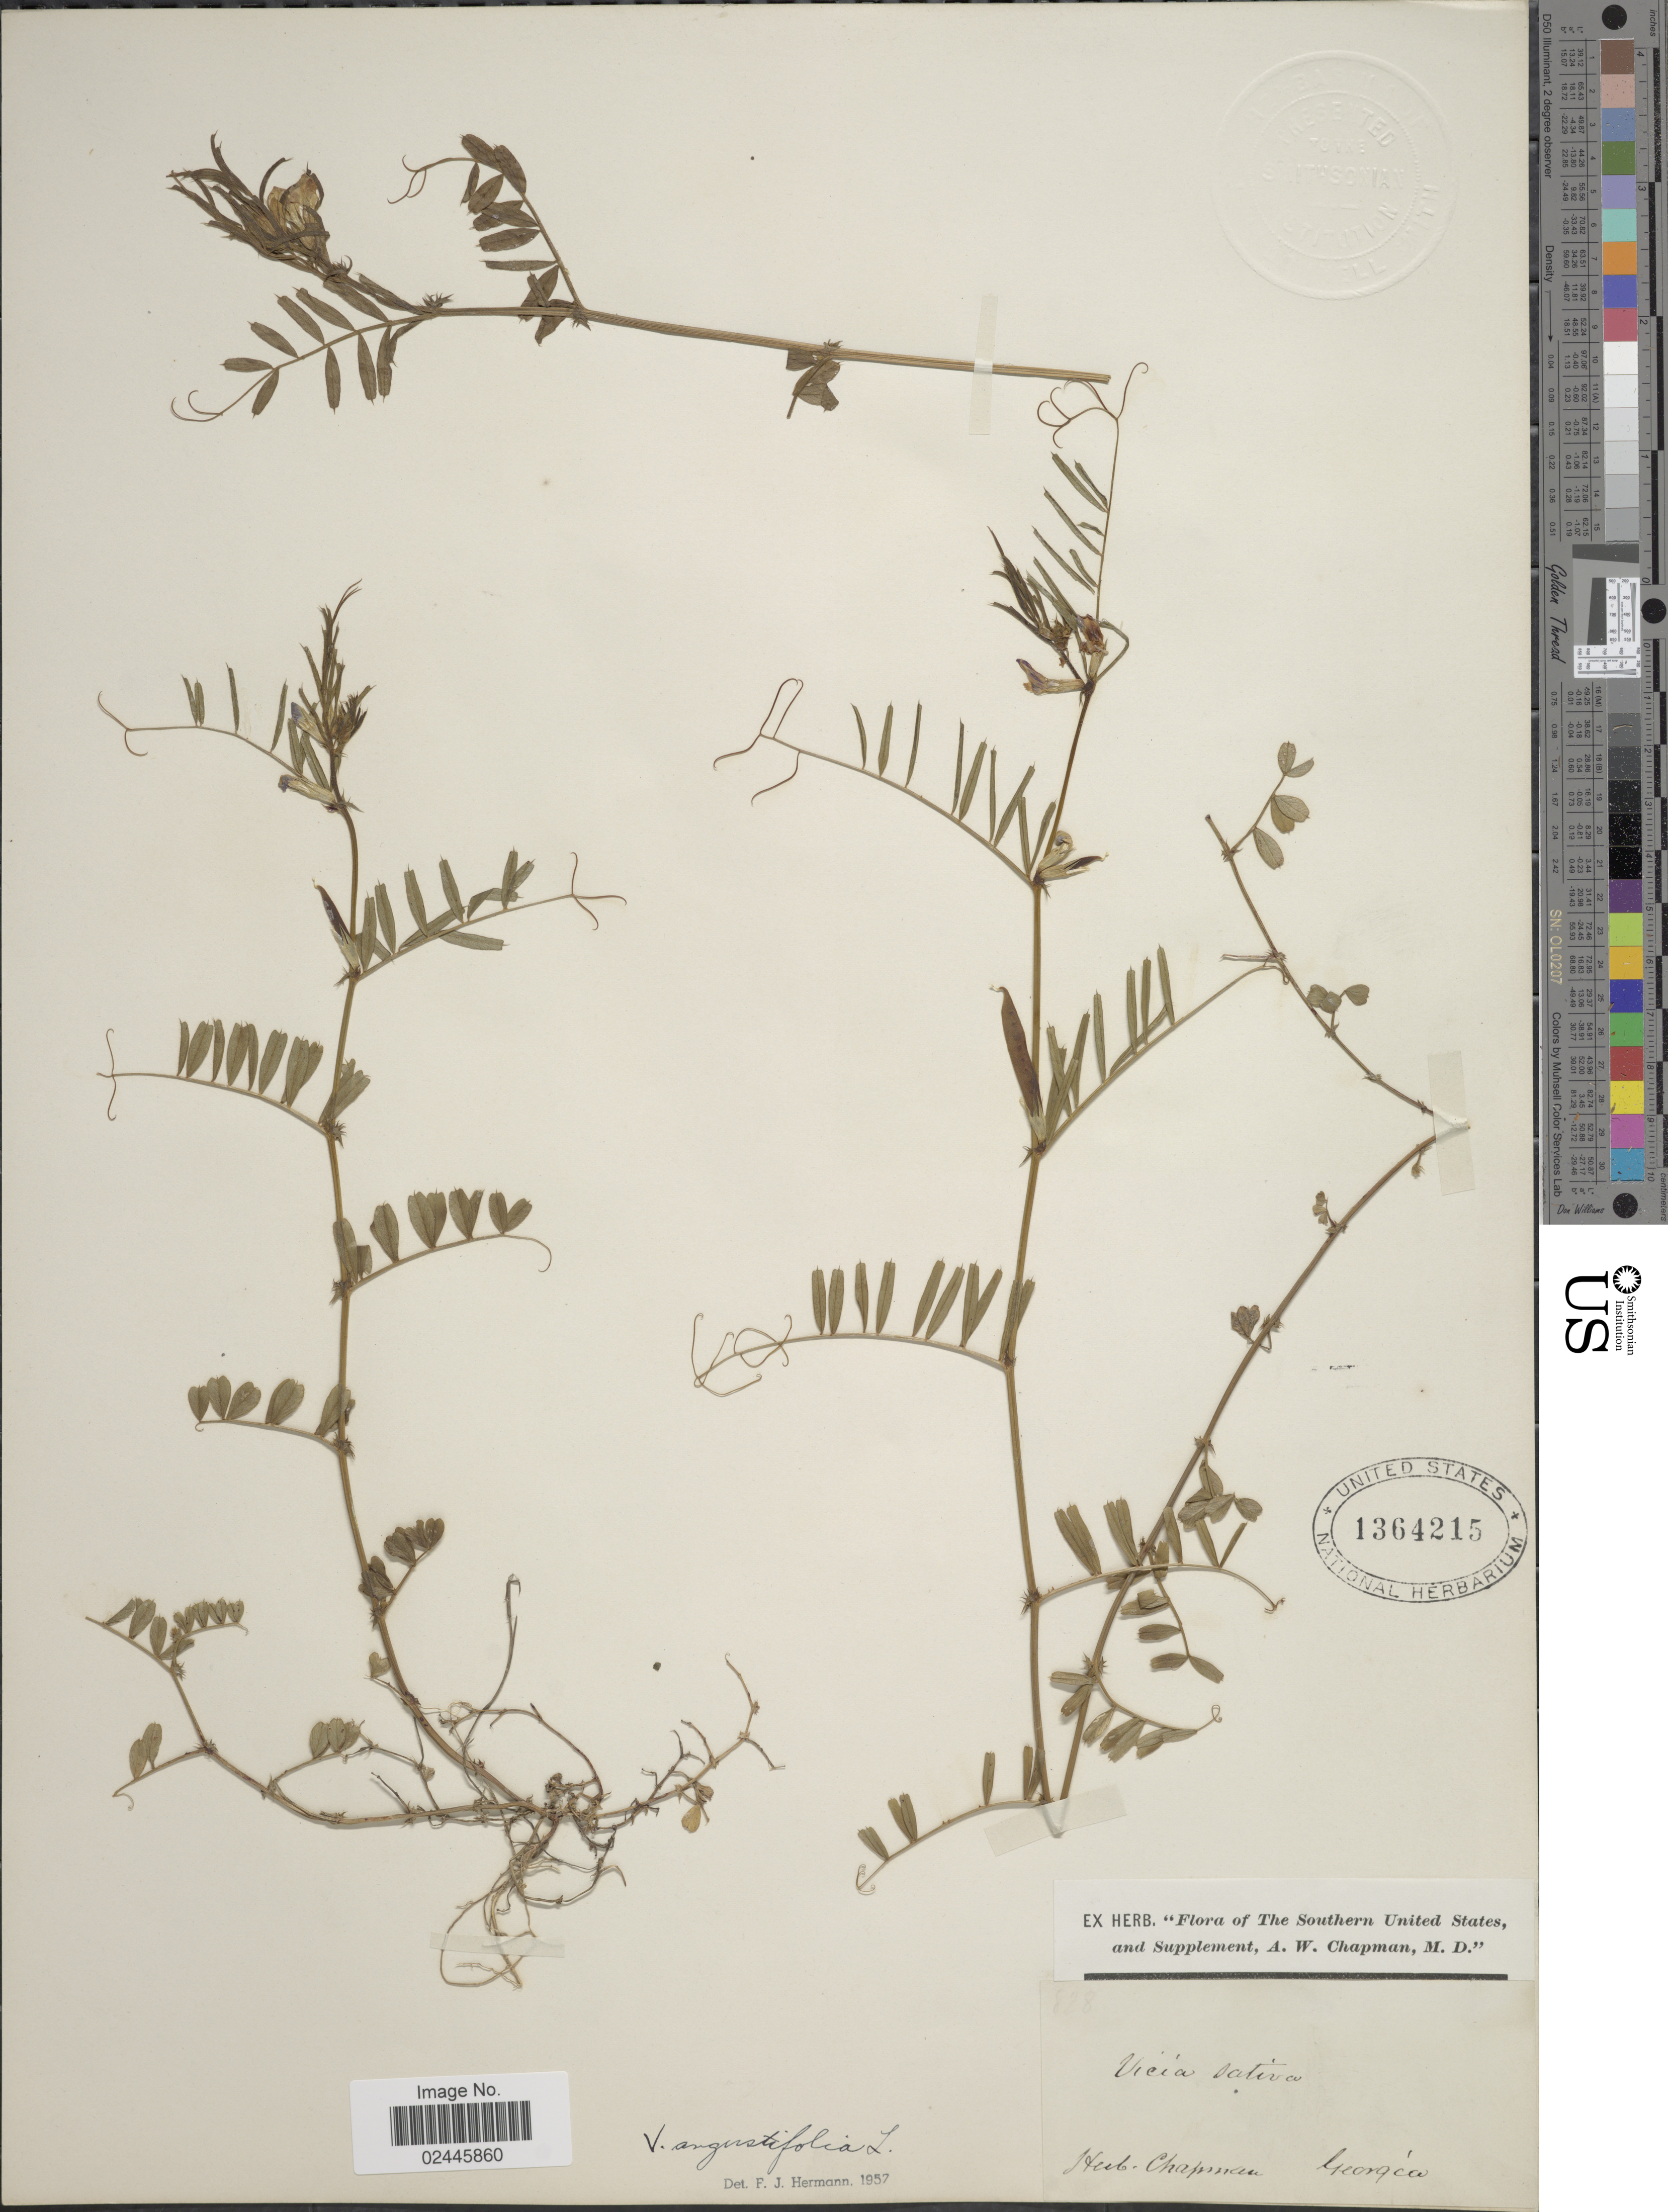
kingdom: Plantae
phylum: Tracheophyta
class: Magnoliopsida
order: Fabales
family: Fabaceae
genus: Vicia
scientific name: Vicia angustifolia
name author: L.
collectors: ex herb. Chapman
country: United States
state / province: Georgia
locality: Georgia.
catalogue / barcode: US 1364215